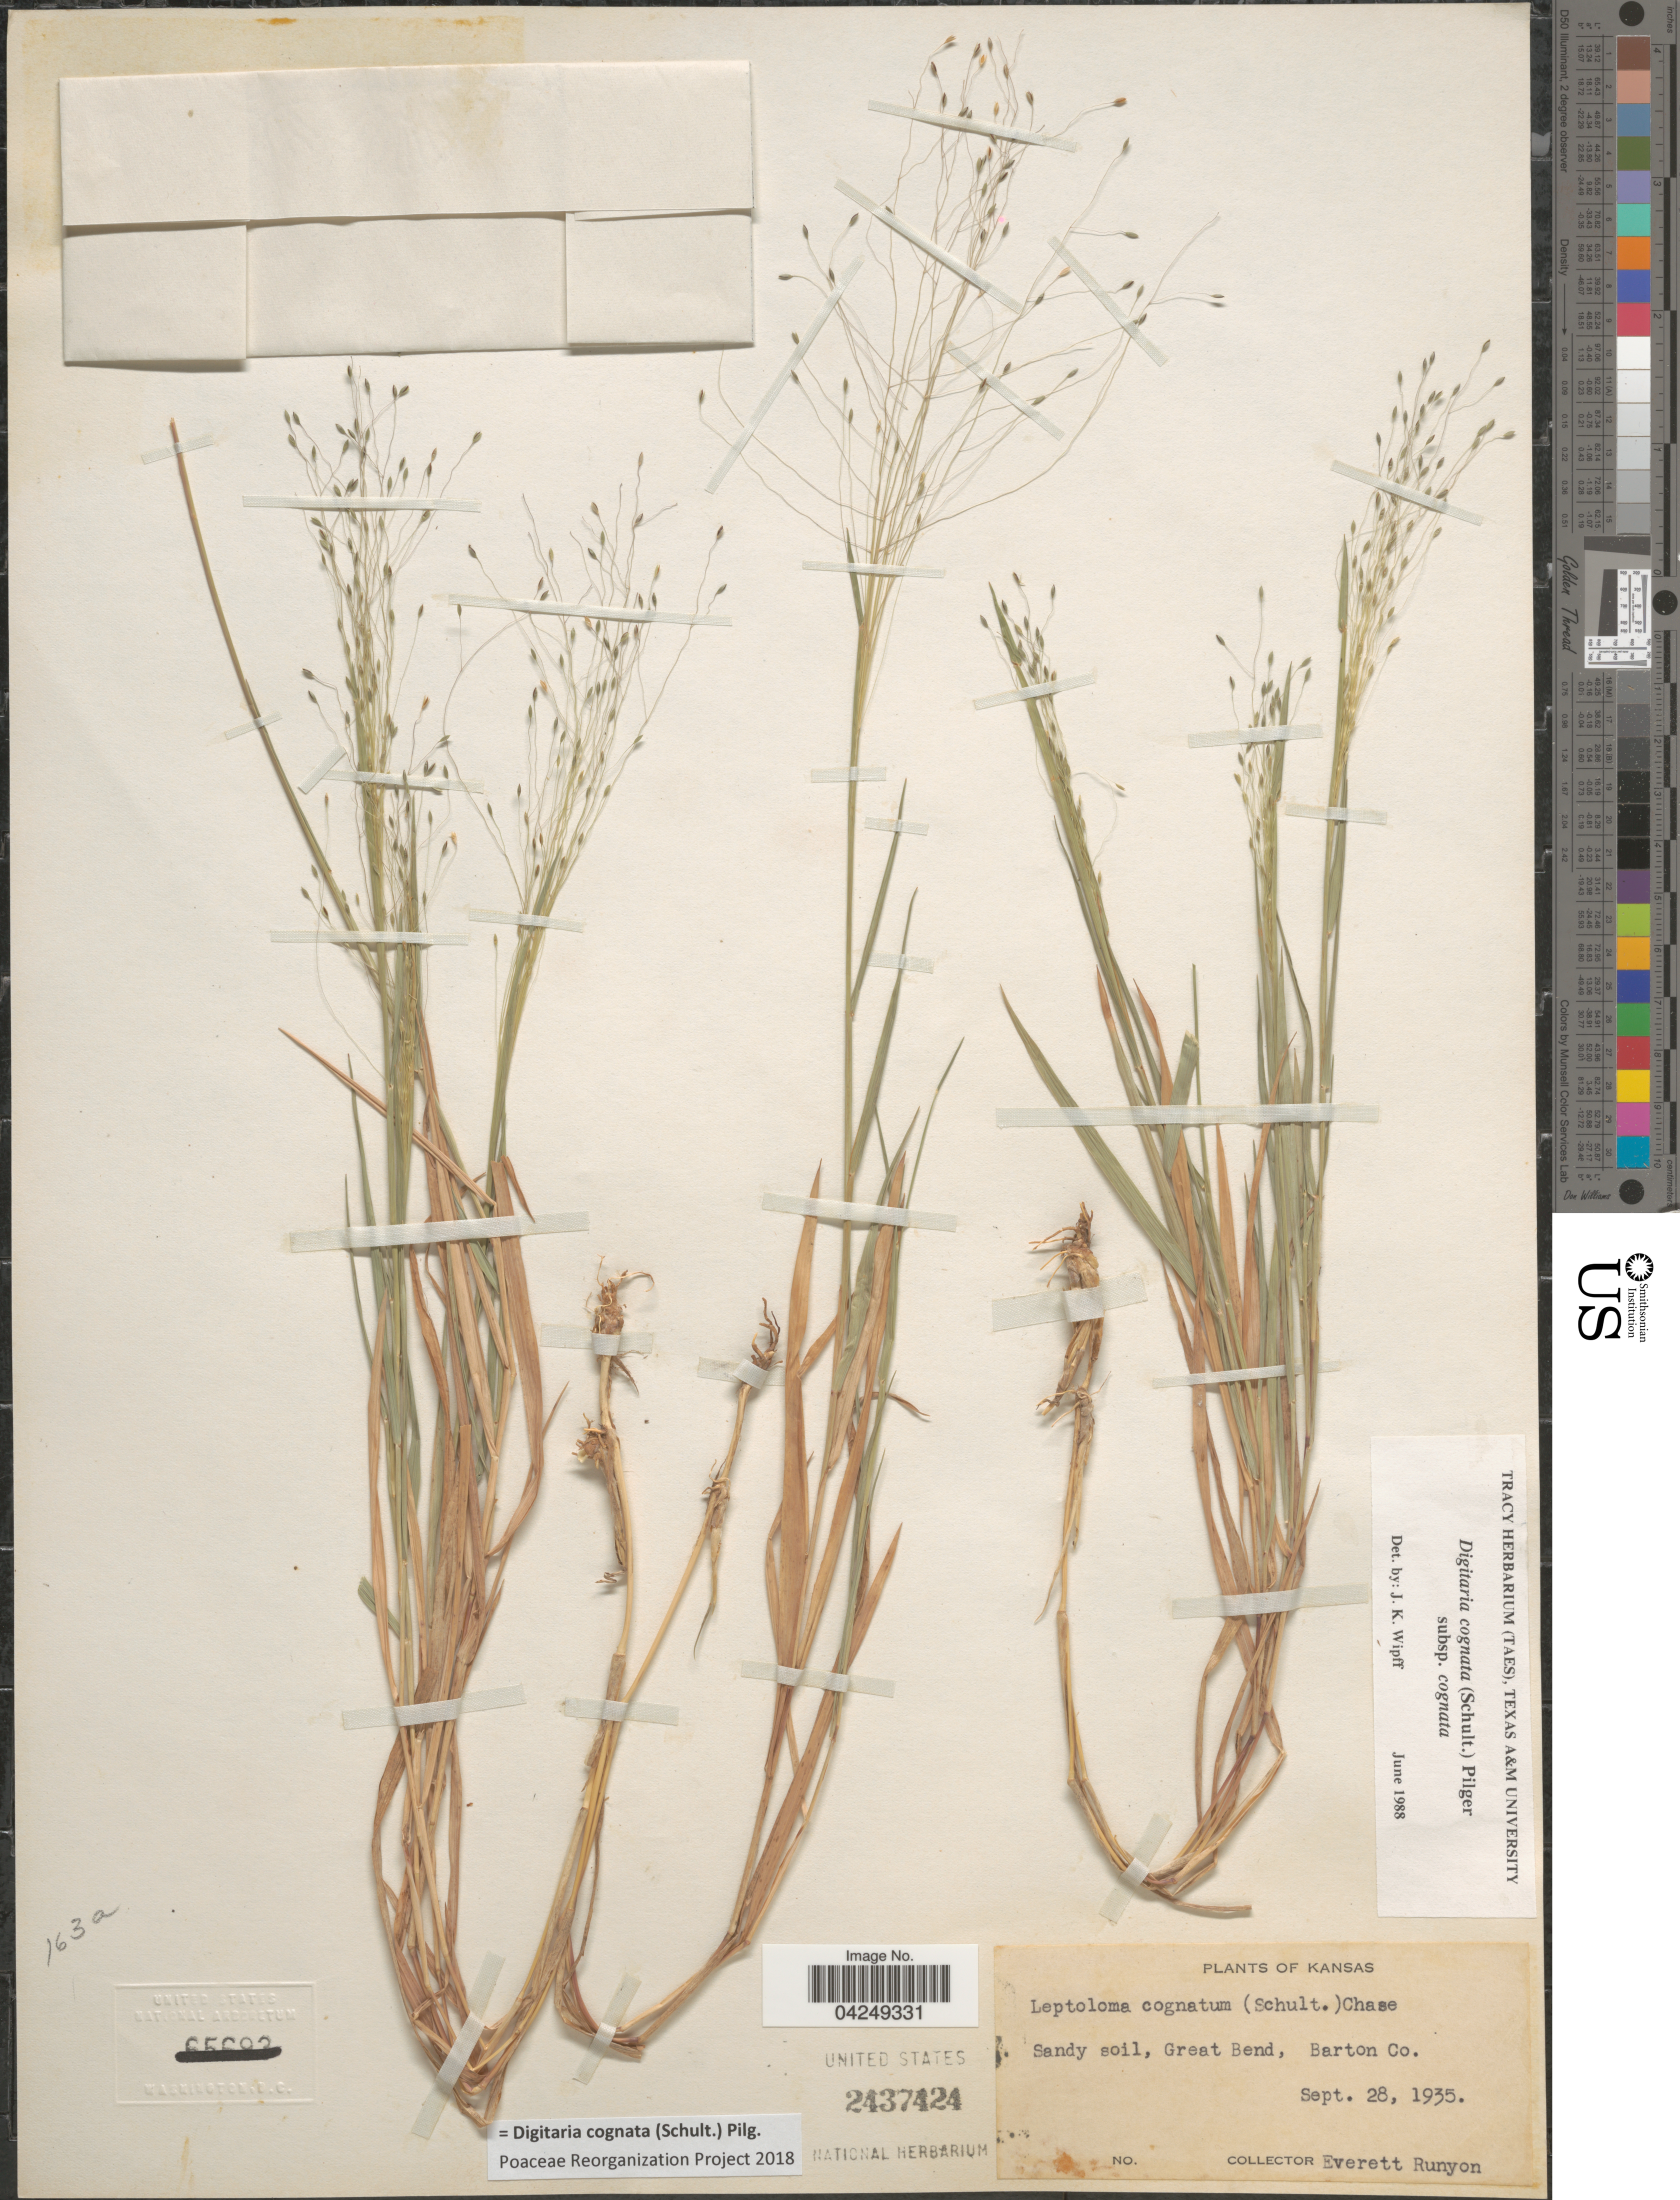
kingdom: Plantae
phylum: Tracheophyta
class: Liliopsida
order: Poales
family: Poaceae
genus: Digitaria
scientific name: Digitaria cognata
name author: (Scult.) Pilg.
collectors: E. Runyon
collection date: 1935-09-28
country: United States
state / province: Kansas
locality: Sandy soil, Great Bend, Barton Co.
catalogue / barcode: US 2437424